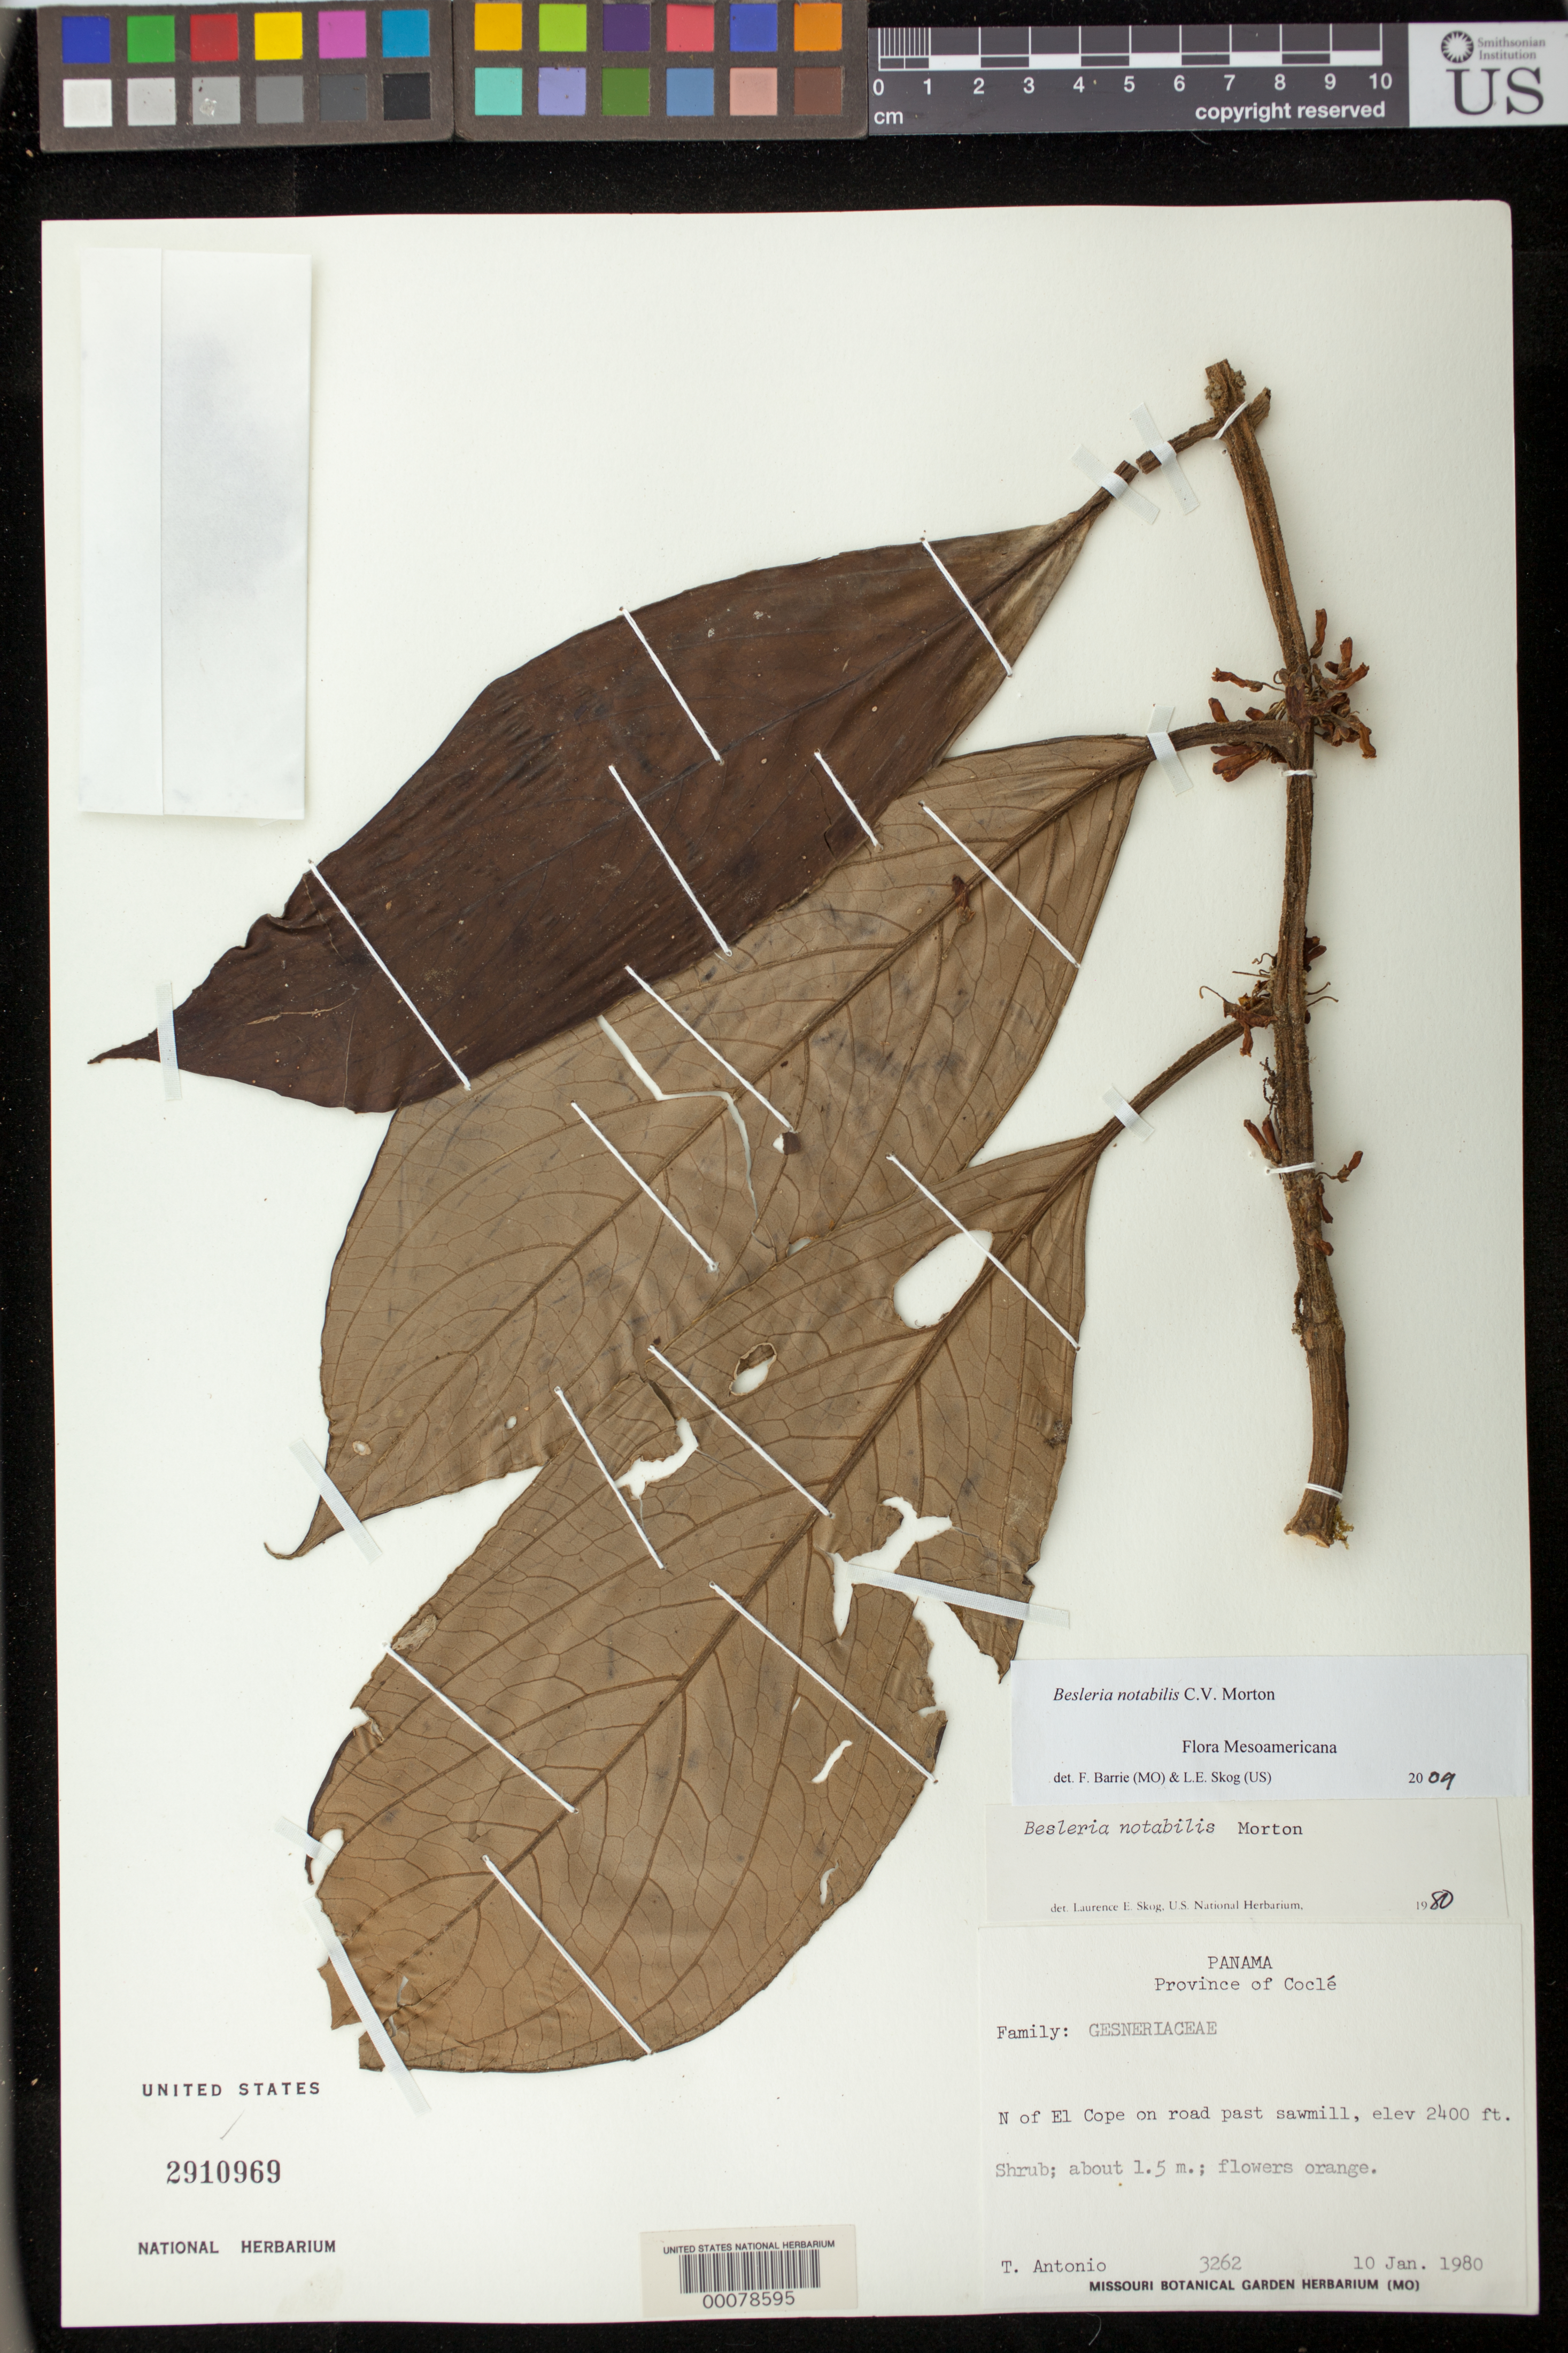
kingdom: Plantae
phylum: Tracheophyta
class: Magnoliopsida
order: Lamiales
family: Gesneriaceae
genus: Besleria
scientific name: Besleria notabilis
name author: C.V. Morton in Standl.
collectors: T. Antonio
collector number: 3262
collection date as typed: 10 Jan 1980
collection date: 1980-01-10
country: Panama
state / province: Coclé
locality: N of El Cope on road past sawmill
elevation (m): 732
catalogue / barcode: US 2910969